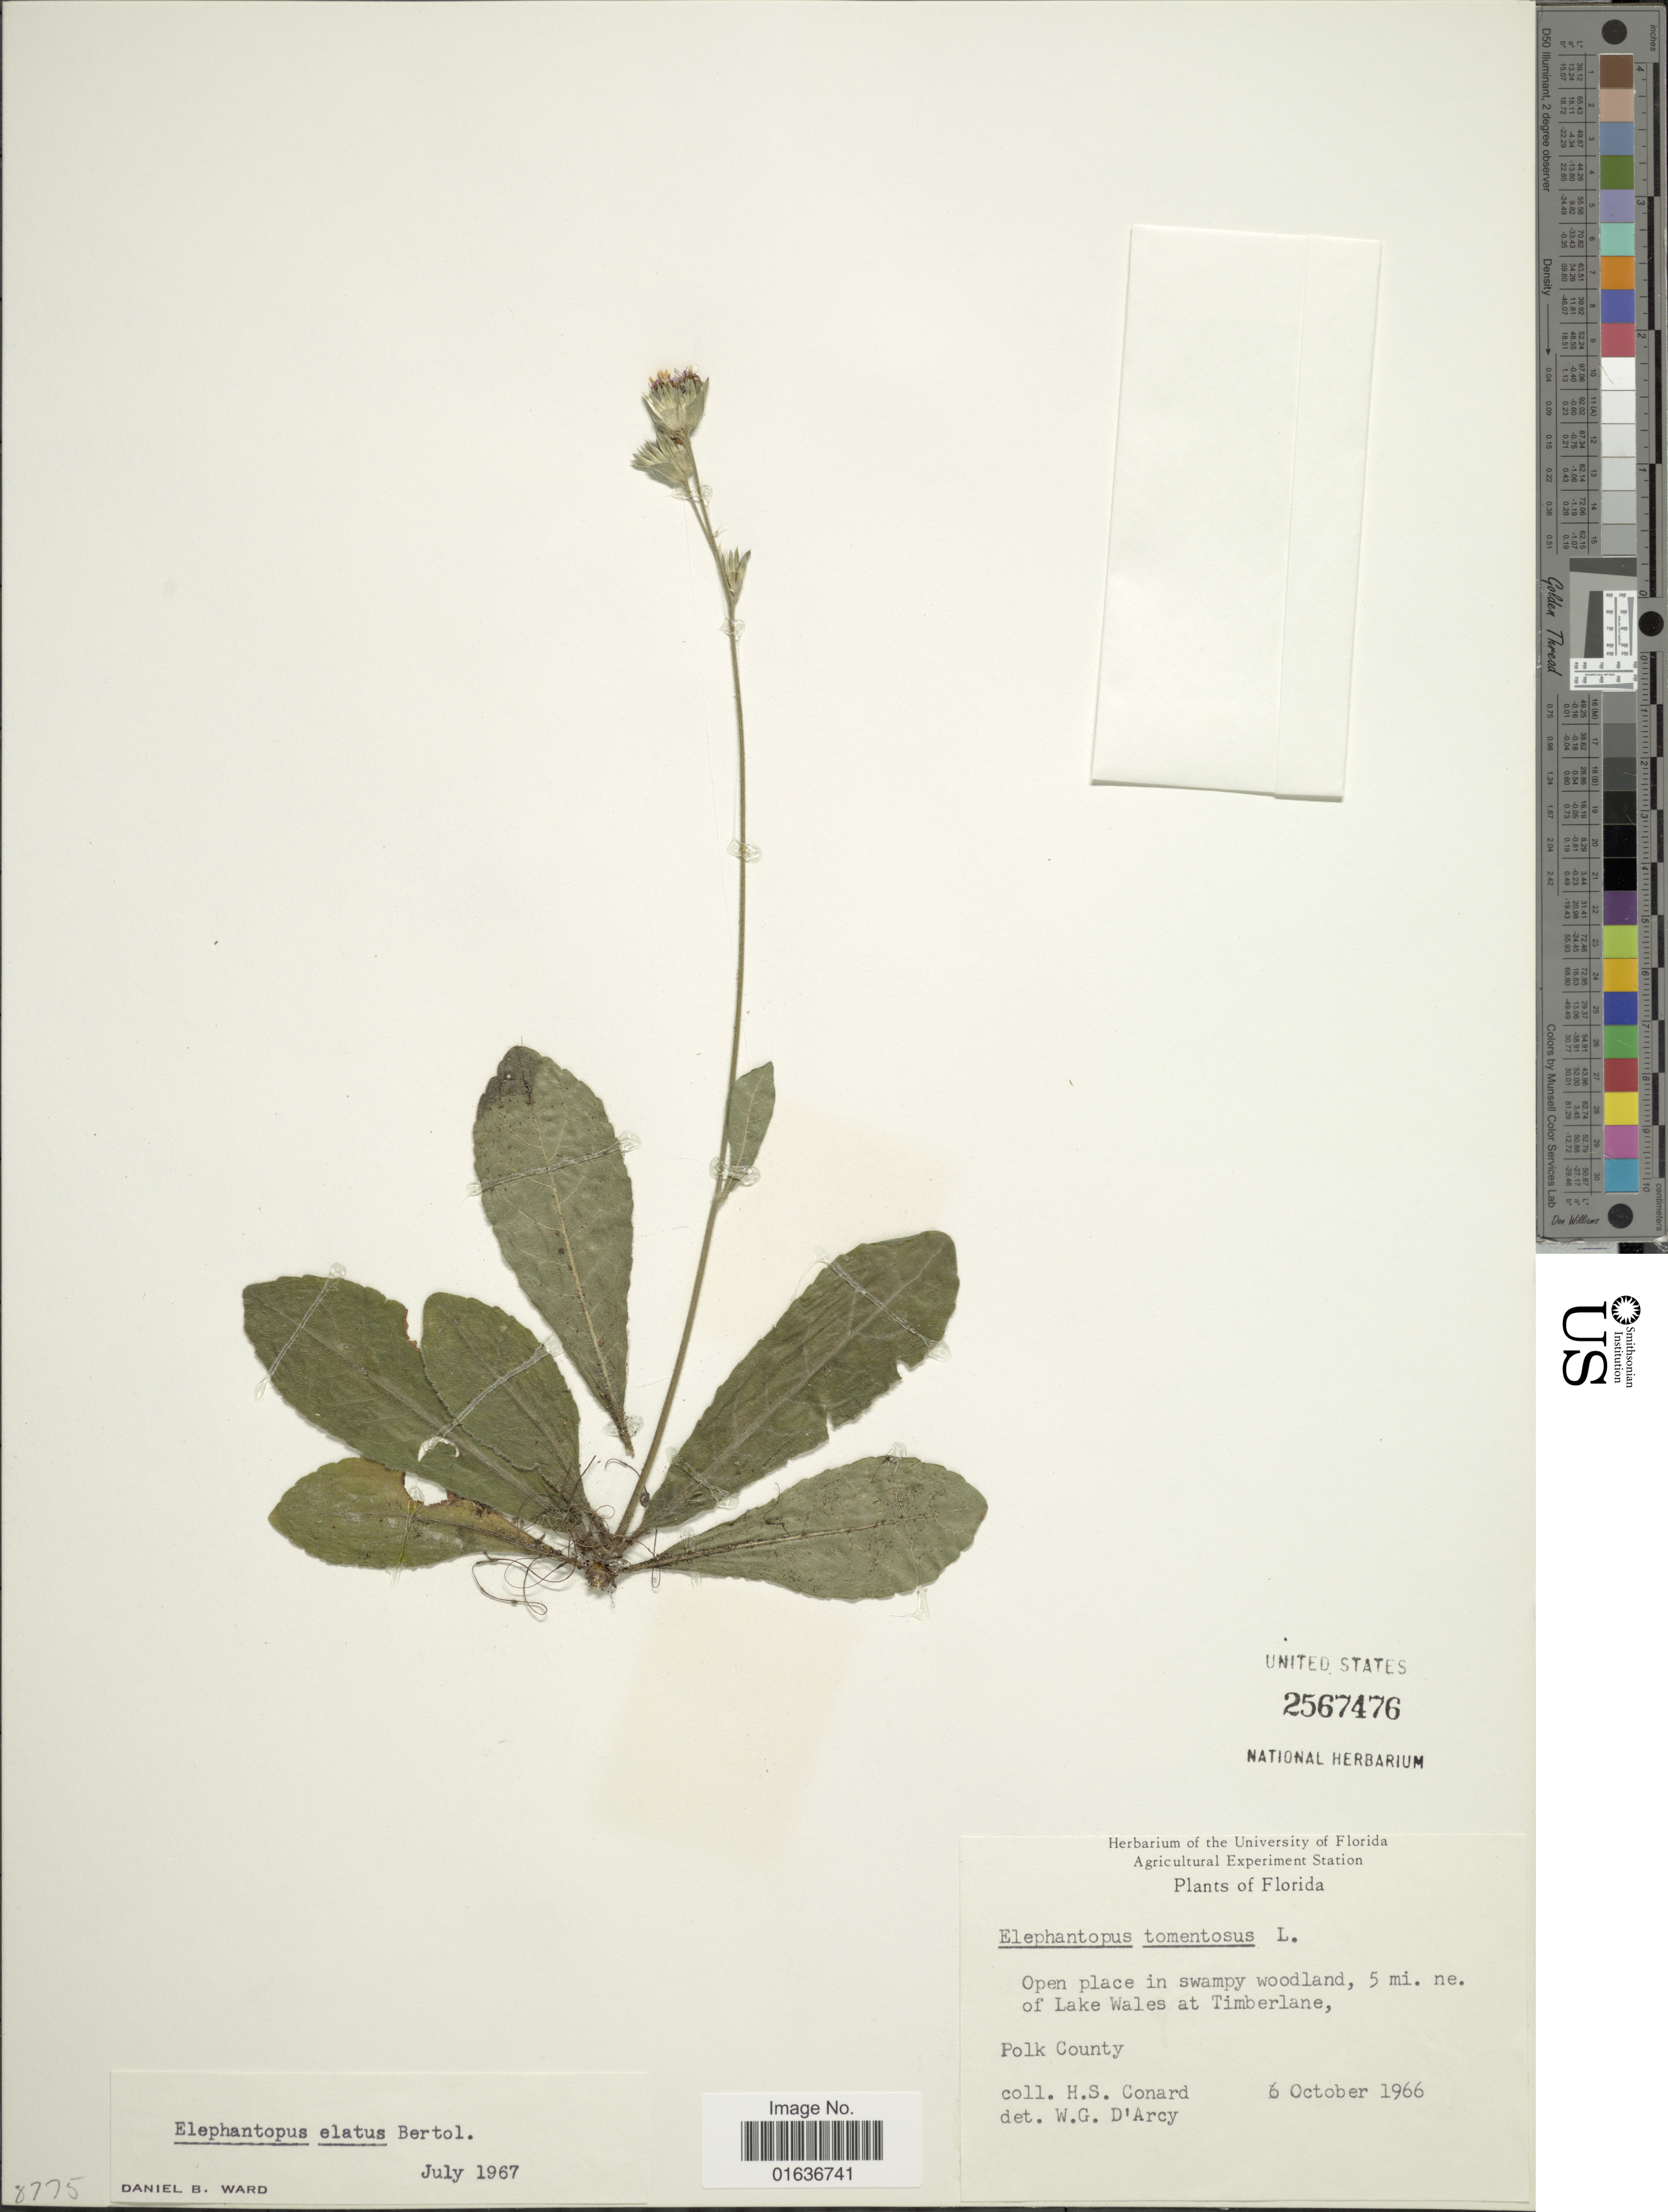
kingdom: Plantae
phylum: Tracheophyta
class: Magnoliopsida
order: Asterales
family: Asteraceae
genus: Elephantopus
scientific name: Elephantopus tomentosus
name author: L.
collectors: H. S. Conard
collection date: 1966-10-06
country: United States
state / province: Florida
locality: Open place in swampy woodland, 5 mi. ne of Lake Wales at Timberland, Polk County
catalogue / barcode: US 2567476